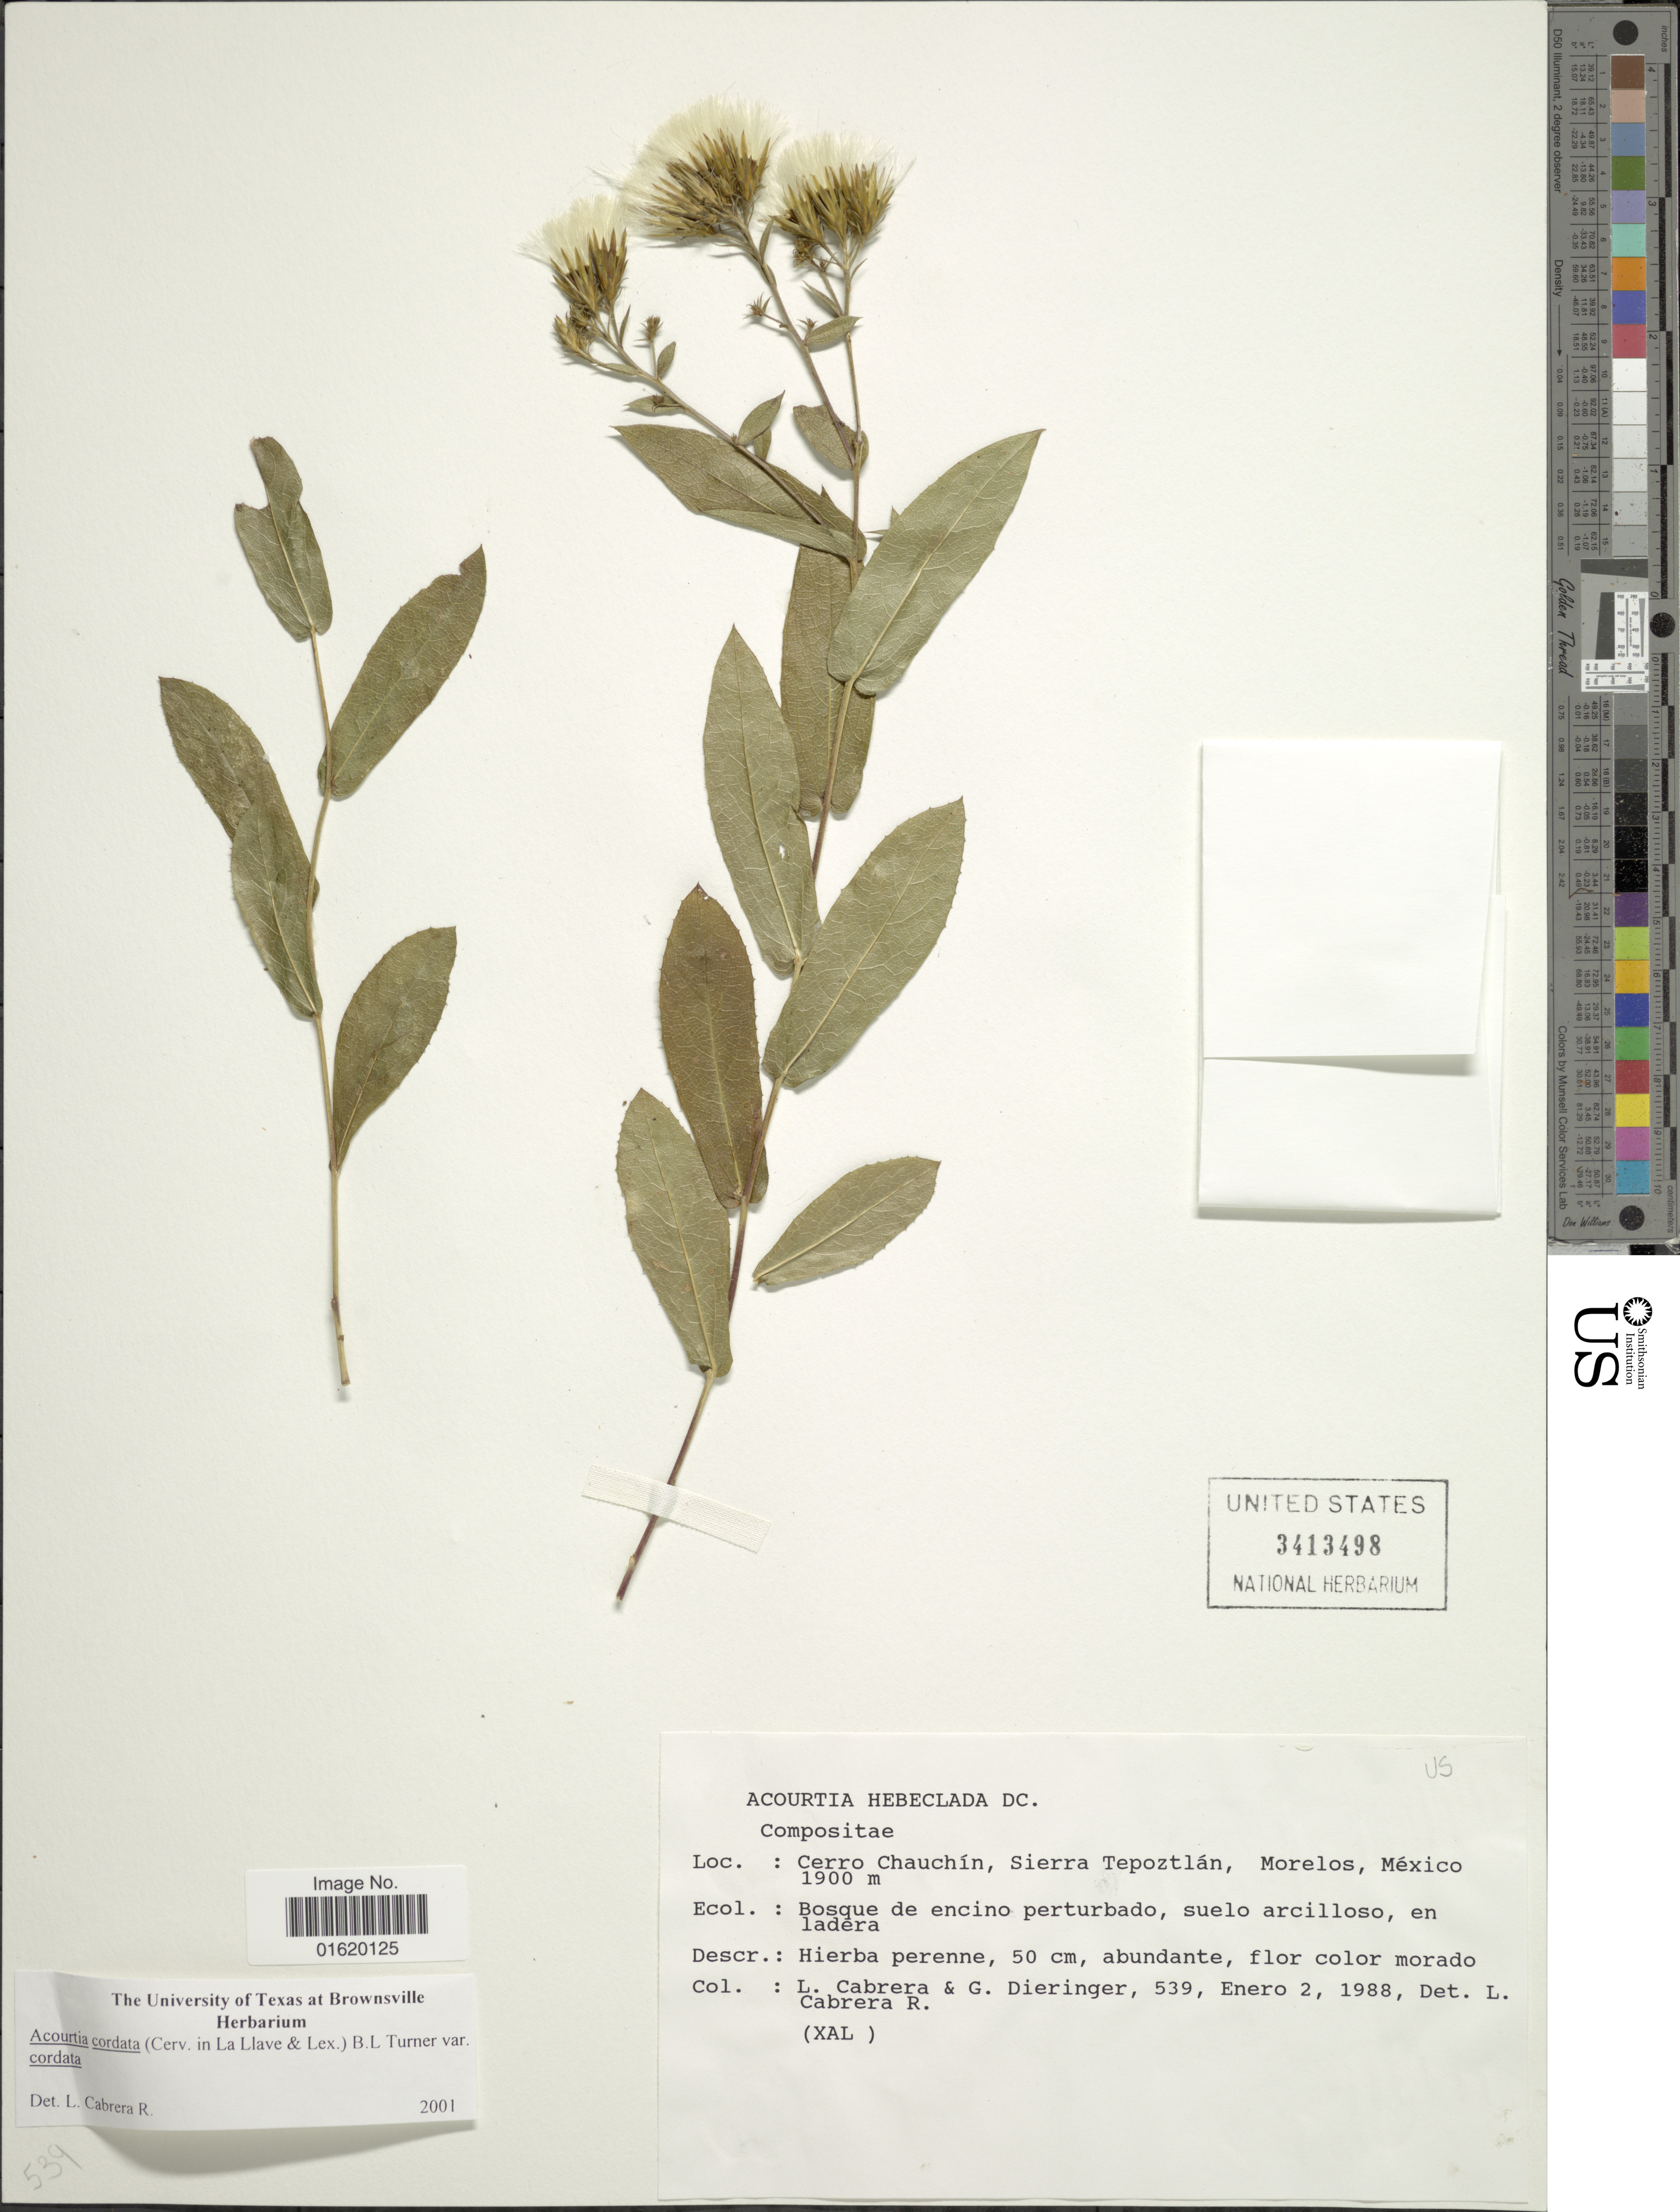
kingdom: Plantae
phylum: Tracheophyta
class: Magnoliopsida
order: Asterales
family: Asteraceae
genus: Acourtia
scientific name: Acourtia hebeclada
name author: DC.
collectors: L. Cabrera & G. Dieringer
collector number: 539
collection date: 1988-01-02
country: Mexico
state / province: Morelos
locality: Cerro Chaucín, Sierra Tepoztlá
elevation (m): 1900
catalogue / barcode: US 3413498